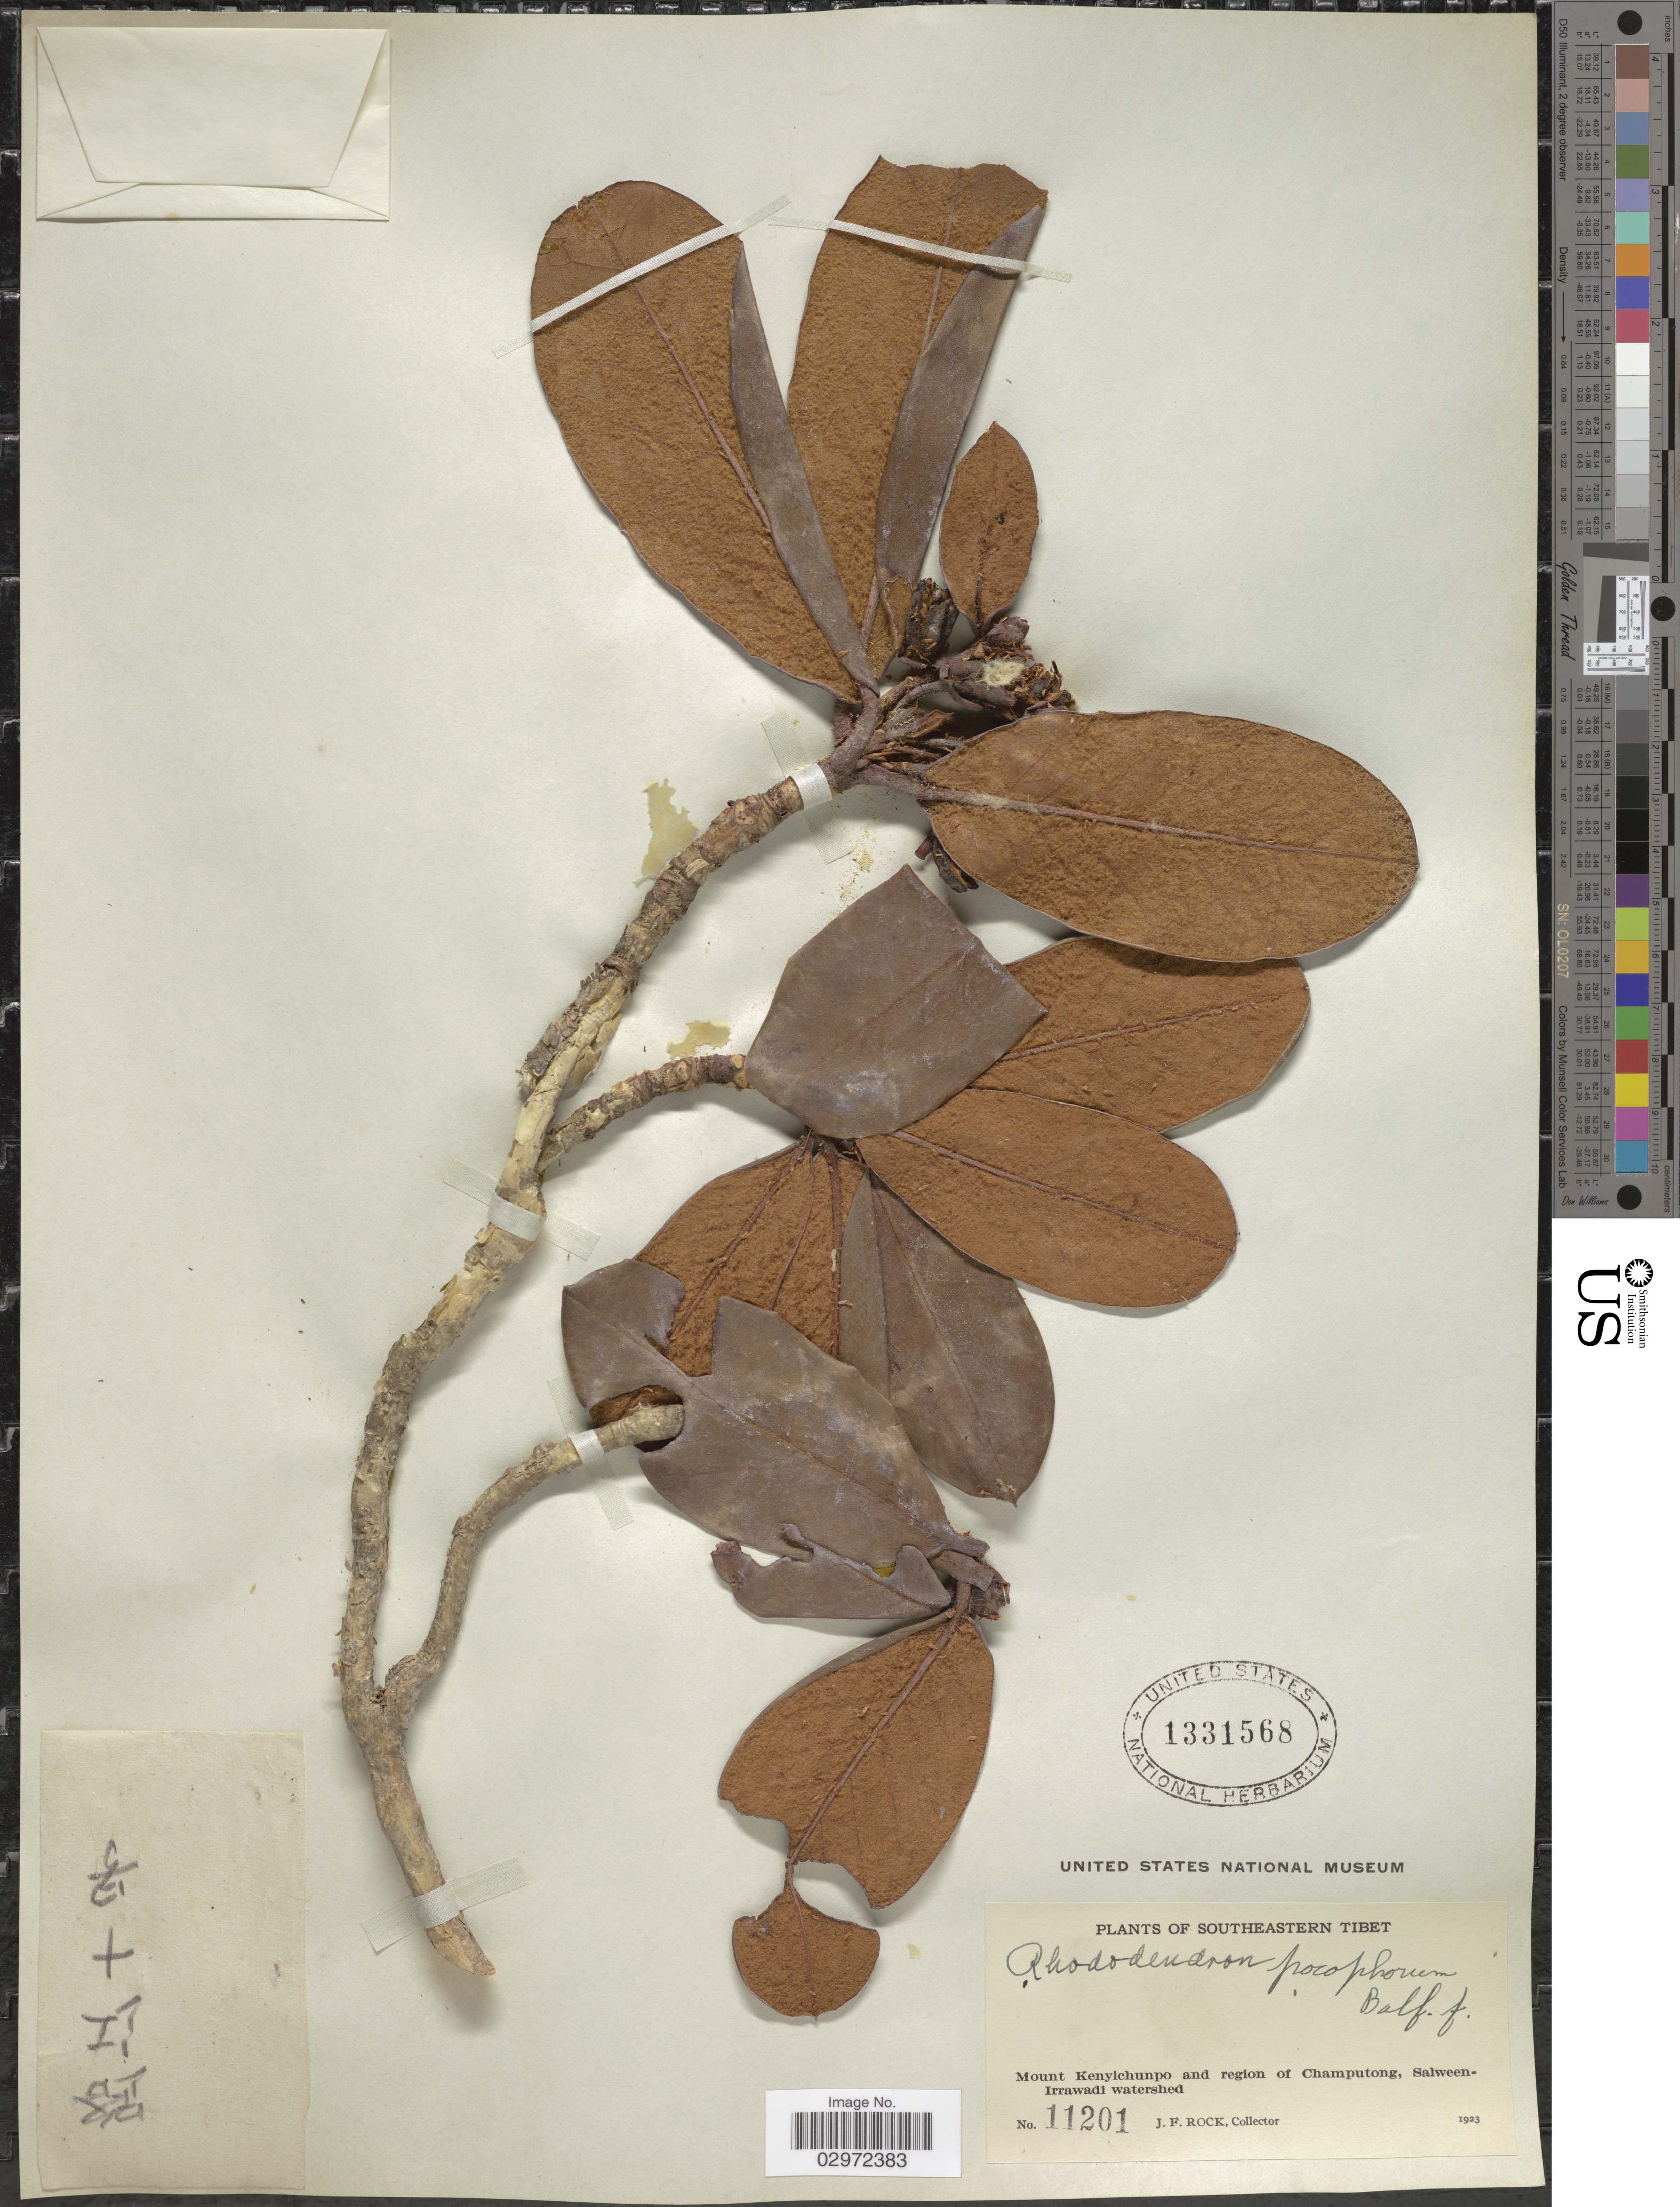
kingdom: Plantae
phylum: Tracheophyta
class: Magnoliopsida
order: Ericales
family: Ericaceae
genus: Rhododendron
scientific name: Rhododendron pocophorum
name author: Balf. f. ex Tagg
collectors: J. Rock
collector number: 11201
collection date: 1923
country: China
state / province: Xizang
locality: Southeastern Tibet, Mount Kenyichunpo and region of Champutong, Salween-Irrawadi watershed.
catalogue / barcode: US 1331568